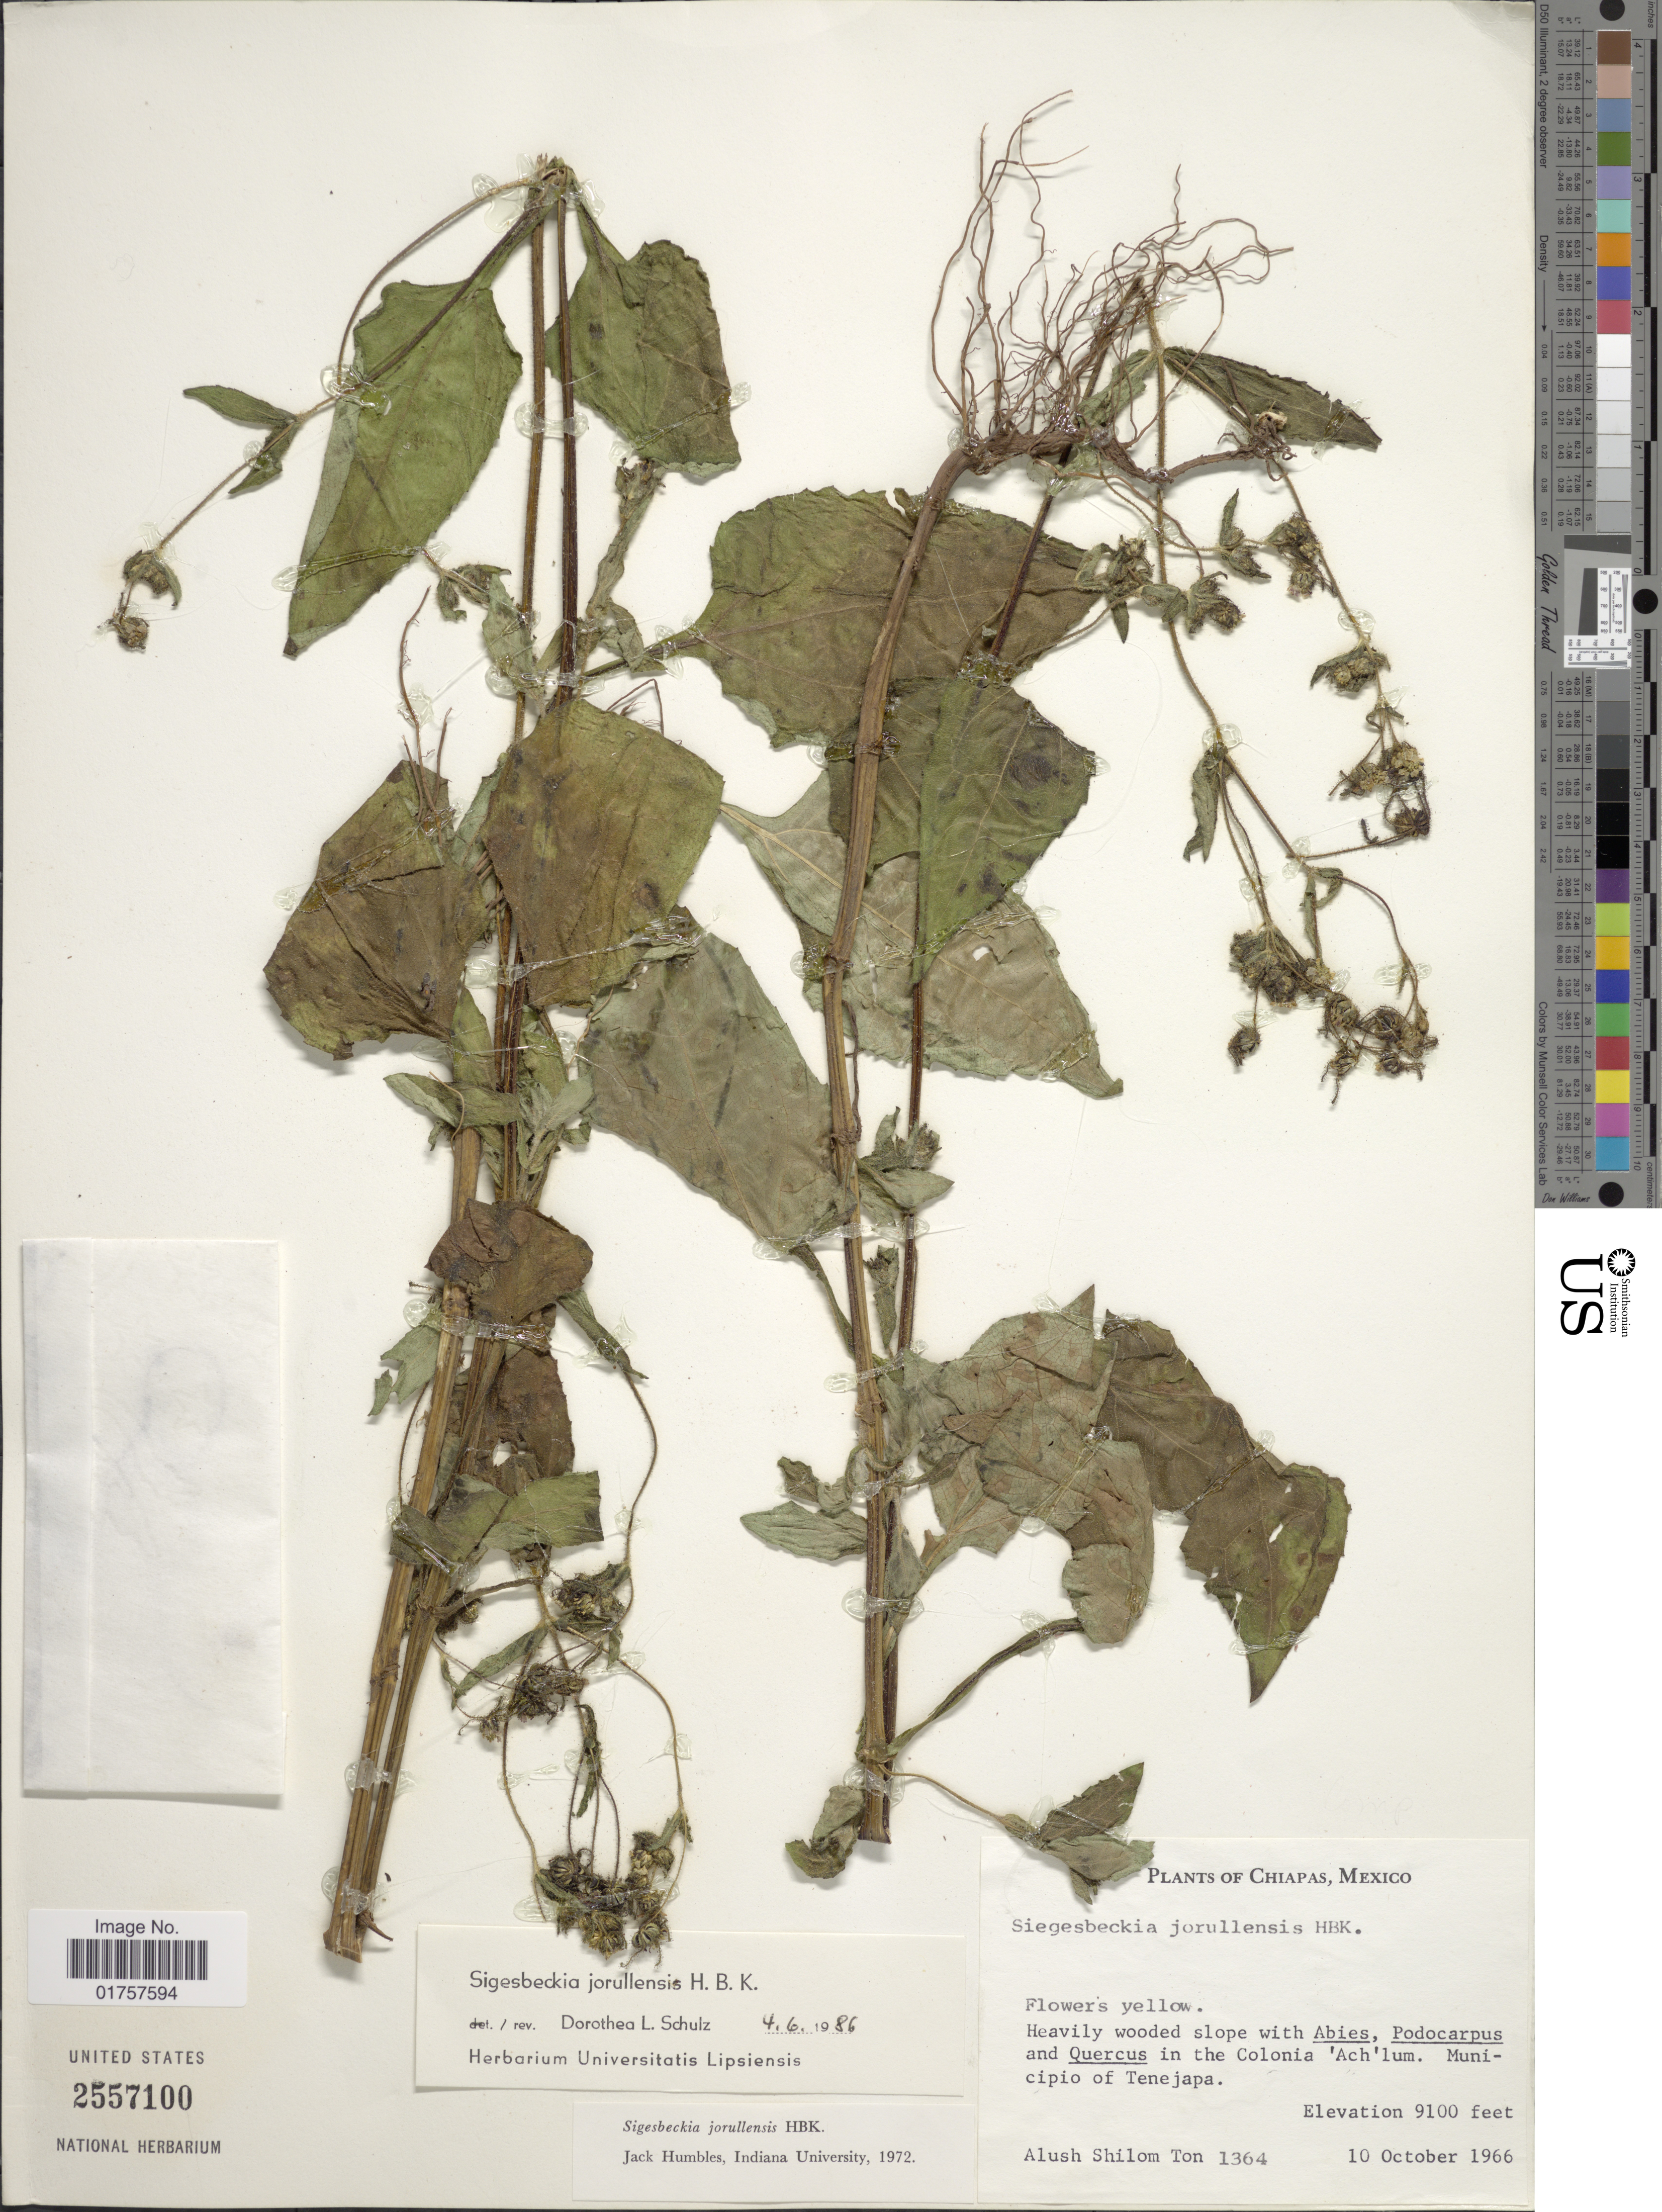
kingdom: Plantae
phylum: Tracheophyta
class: Magnoliopsida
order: Asterales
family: Asteraceae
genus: Sigesbeckia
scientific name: Sigesbeckia jorullensis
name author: Kunth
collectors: A. S. Ton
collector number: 1364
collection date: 1966-10-10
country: Mexico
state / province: Chiapas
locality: Municipio of Tenejapa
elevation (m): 2774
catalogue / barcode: US 2557100